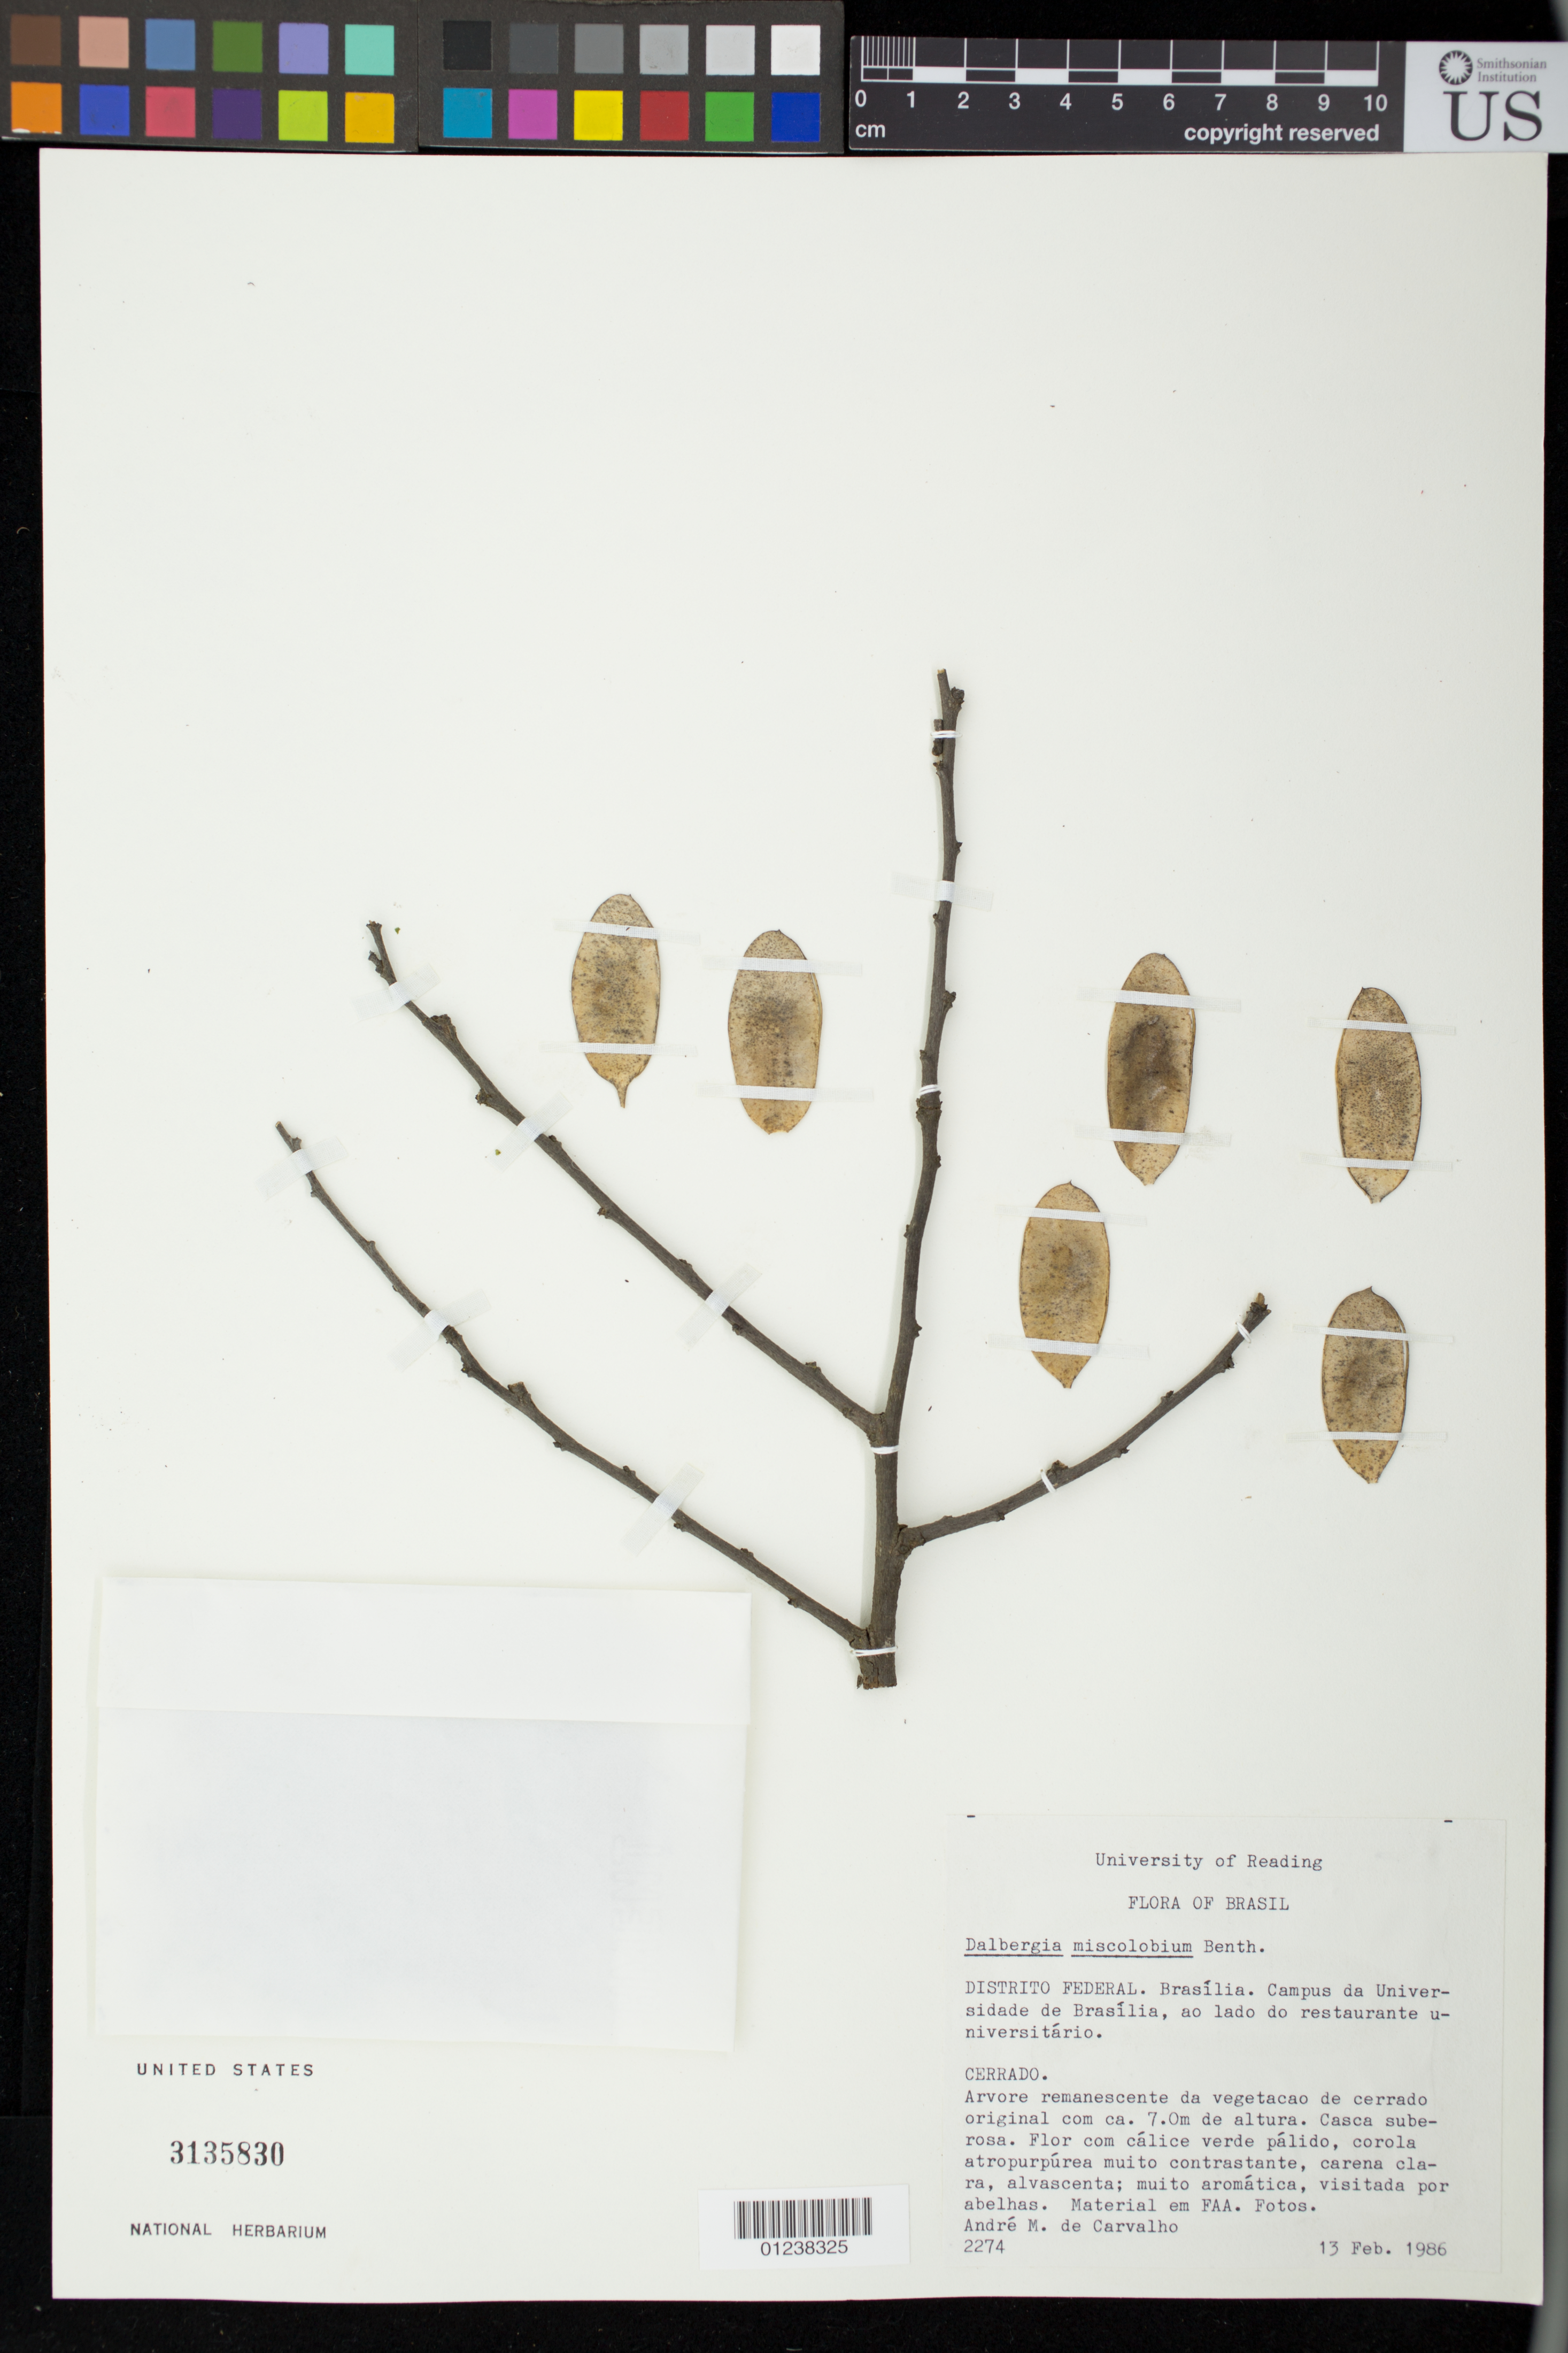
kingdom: Plantae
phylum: Tracheophyta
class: Magnoliopsida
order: Fabales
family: Fabaceae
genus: Dalbergia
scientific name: Dalbergia miscolobium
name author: Benth.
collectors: A. M. Carvalho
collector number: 2274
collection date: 1986-02-13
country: Brazil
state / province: Distrito Federal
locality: Brasília. Campus da Universidade de Brasília, ao lado do restaurante universitario.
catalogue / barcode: US 3135830